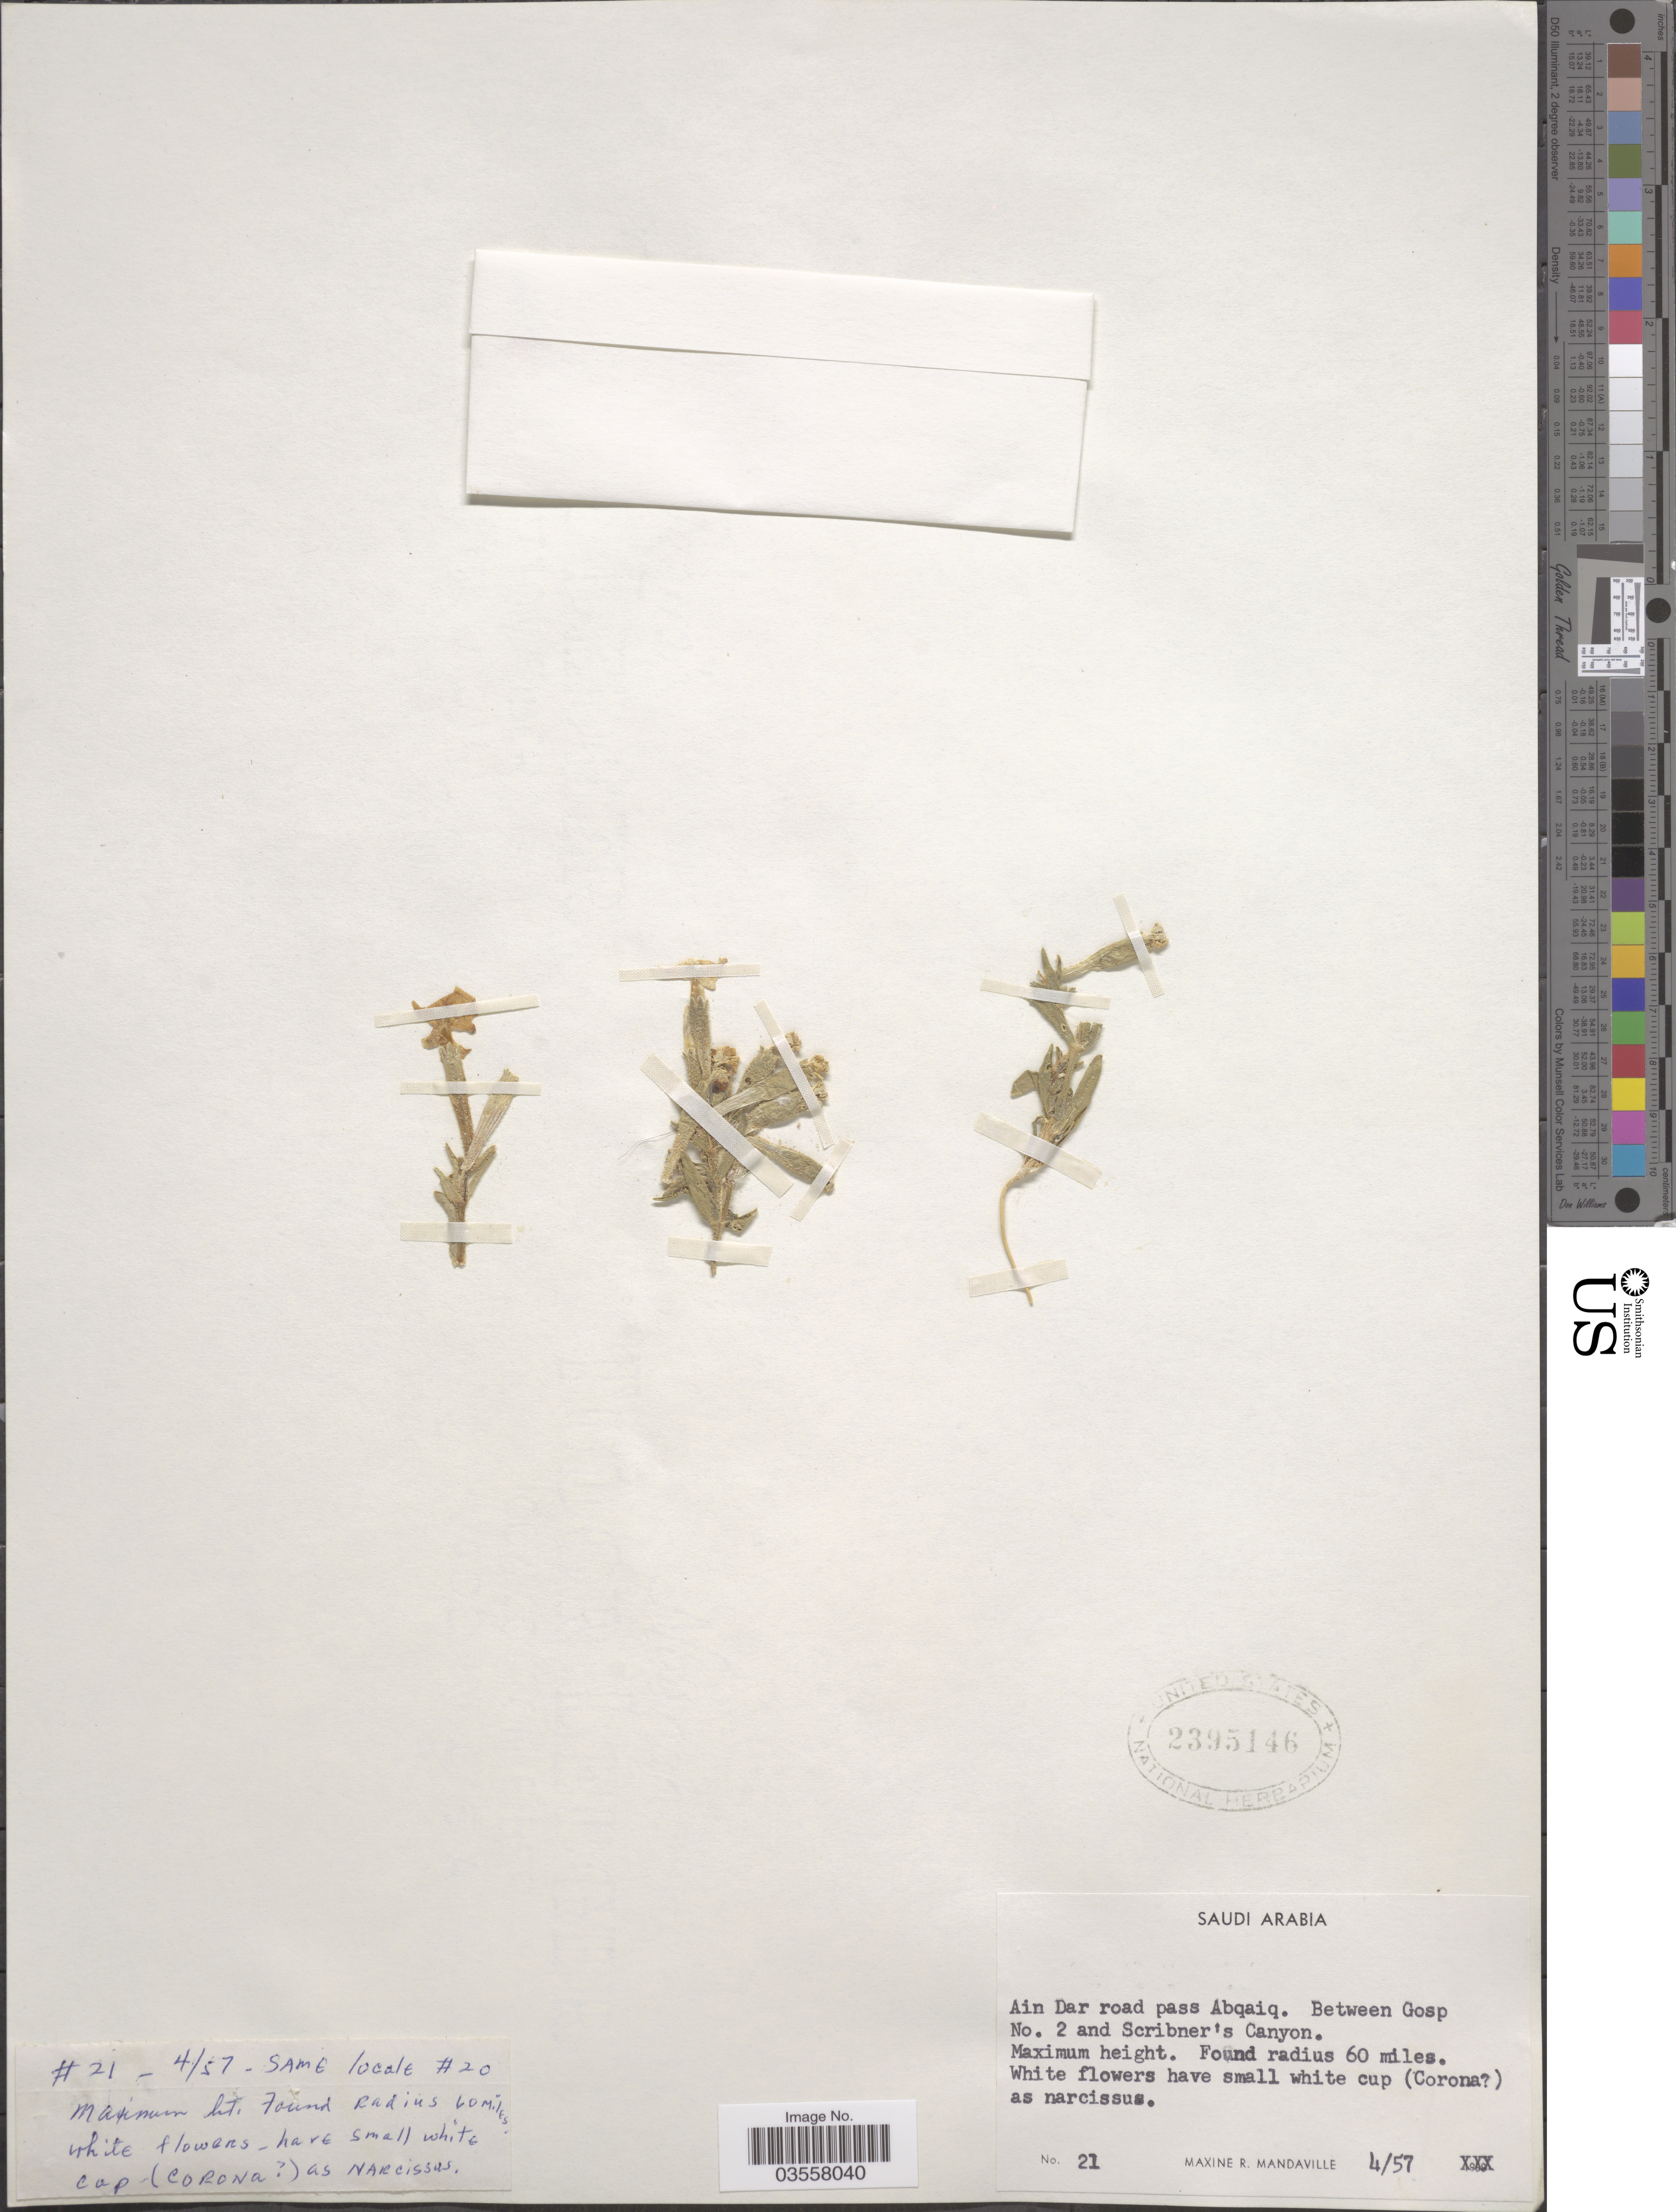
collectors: M. Mandaville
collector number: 21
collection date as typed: Transcribed d/m/y: /4/57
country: Saudi Arabia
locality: Ain Dar road pass Abqaiq. Between Gosp No. 2 and Scribner's Canyon. Found radius 60 miles.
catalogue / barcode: US 2395146